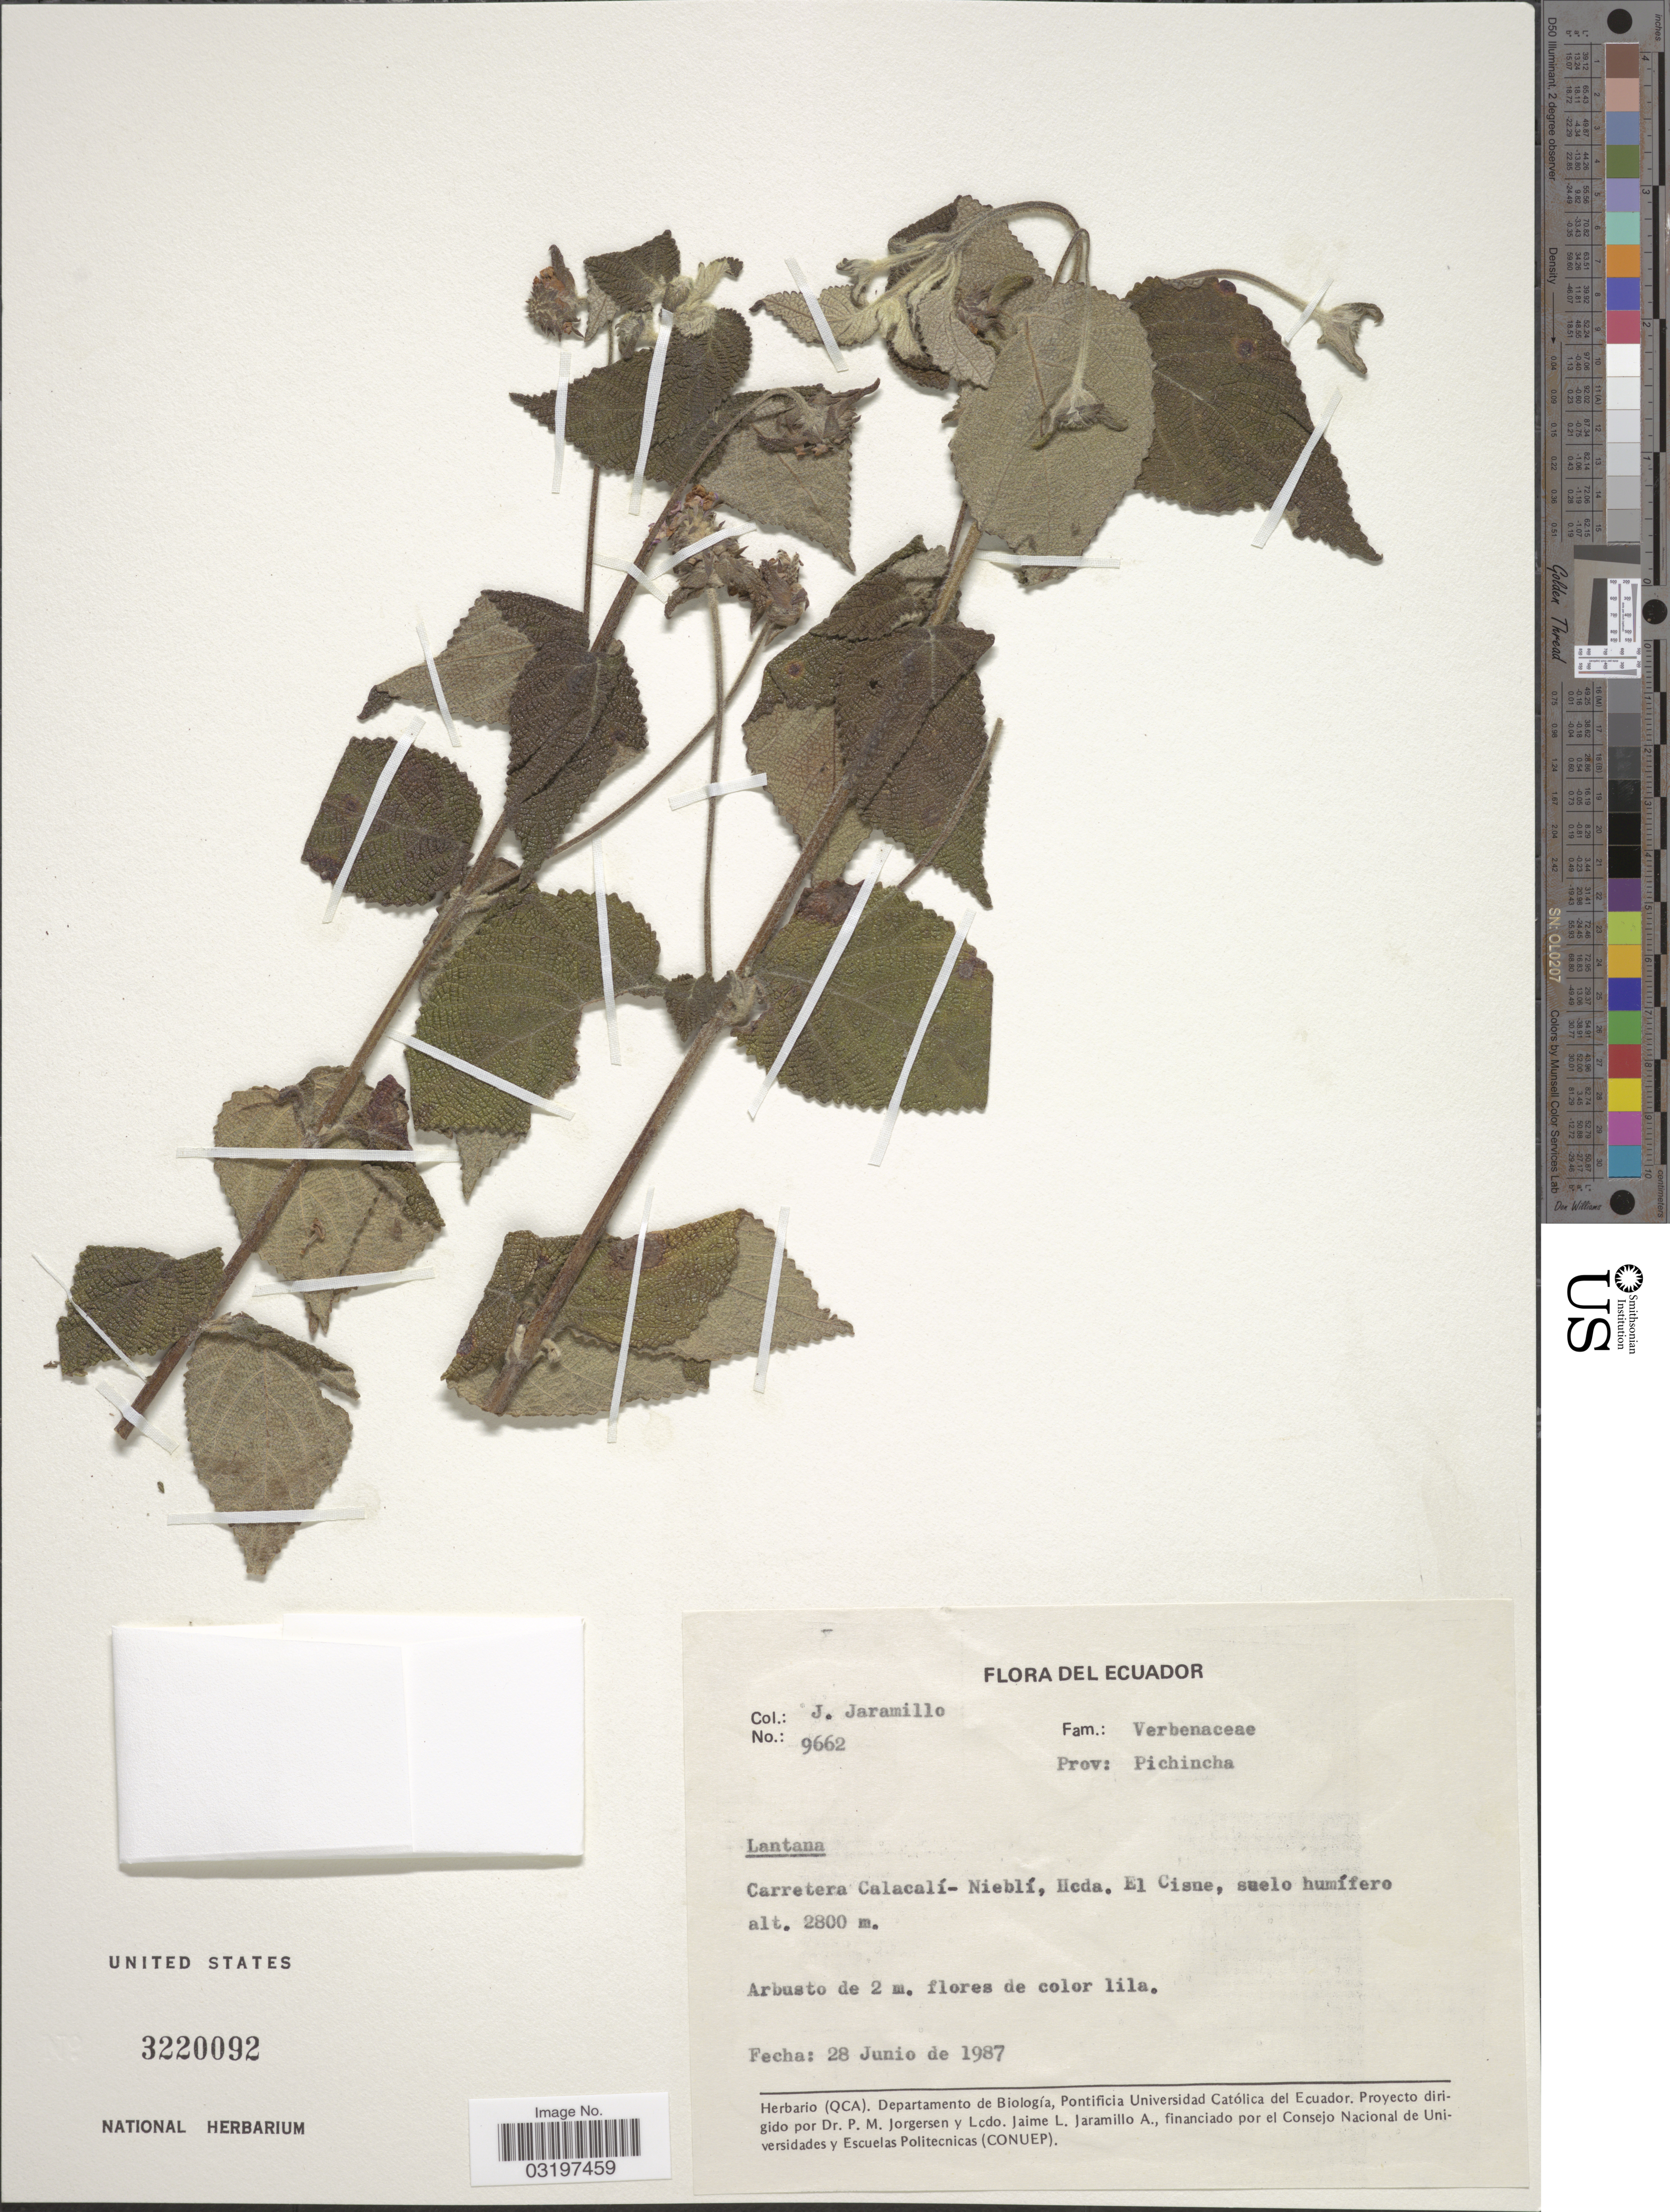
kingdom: Plantae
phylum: Tracheophyta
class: Magnoliopsida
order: Lamiales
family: Verbenaceae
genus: Lantana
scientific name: Lantana sp.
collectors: J. Jaramillo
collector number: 9662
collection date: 1987-06-28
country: Ecuador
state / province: Pichincha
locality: Carretera Calacalí-Nieblí, Hcda. El Cisne.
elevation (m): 2800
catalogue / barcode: US 3220092